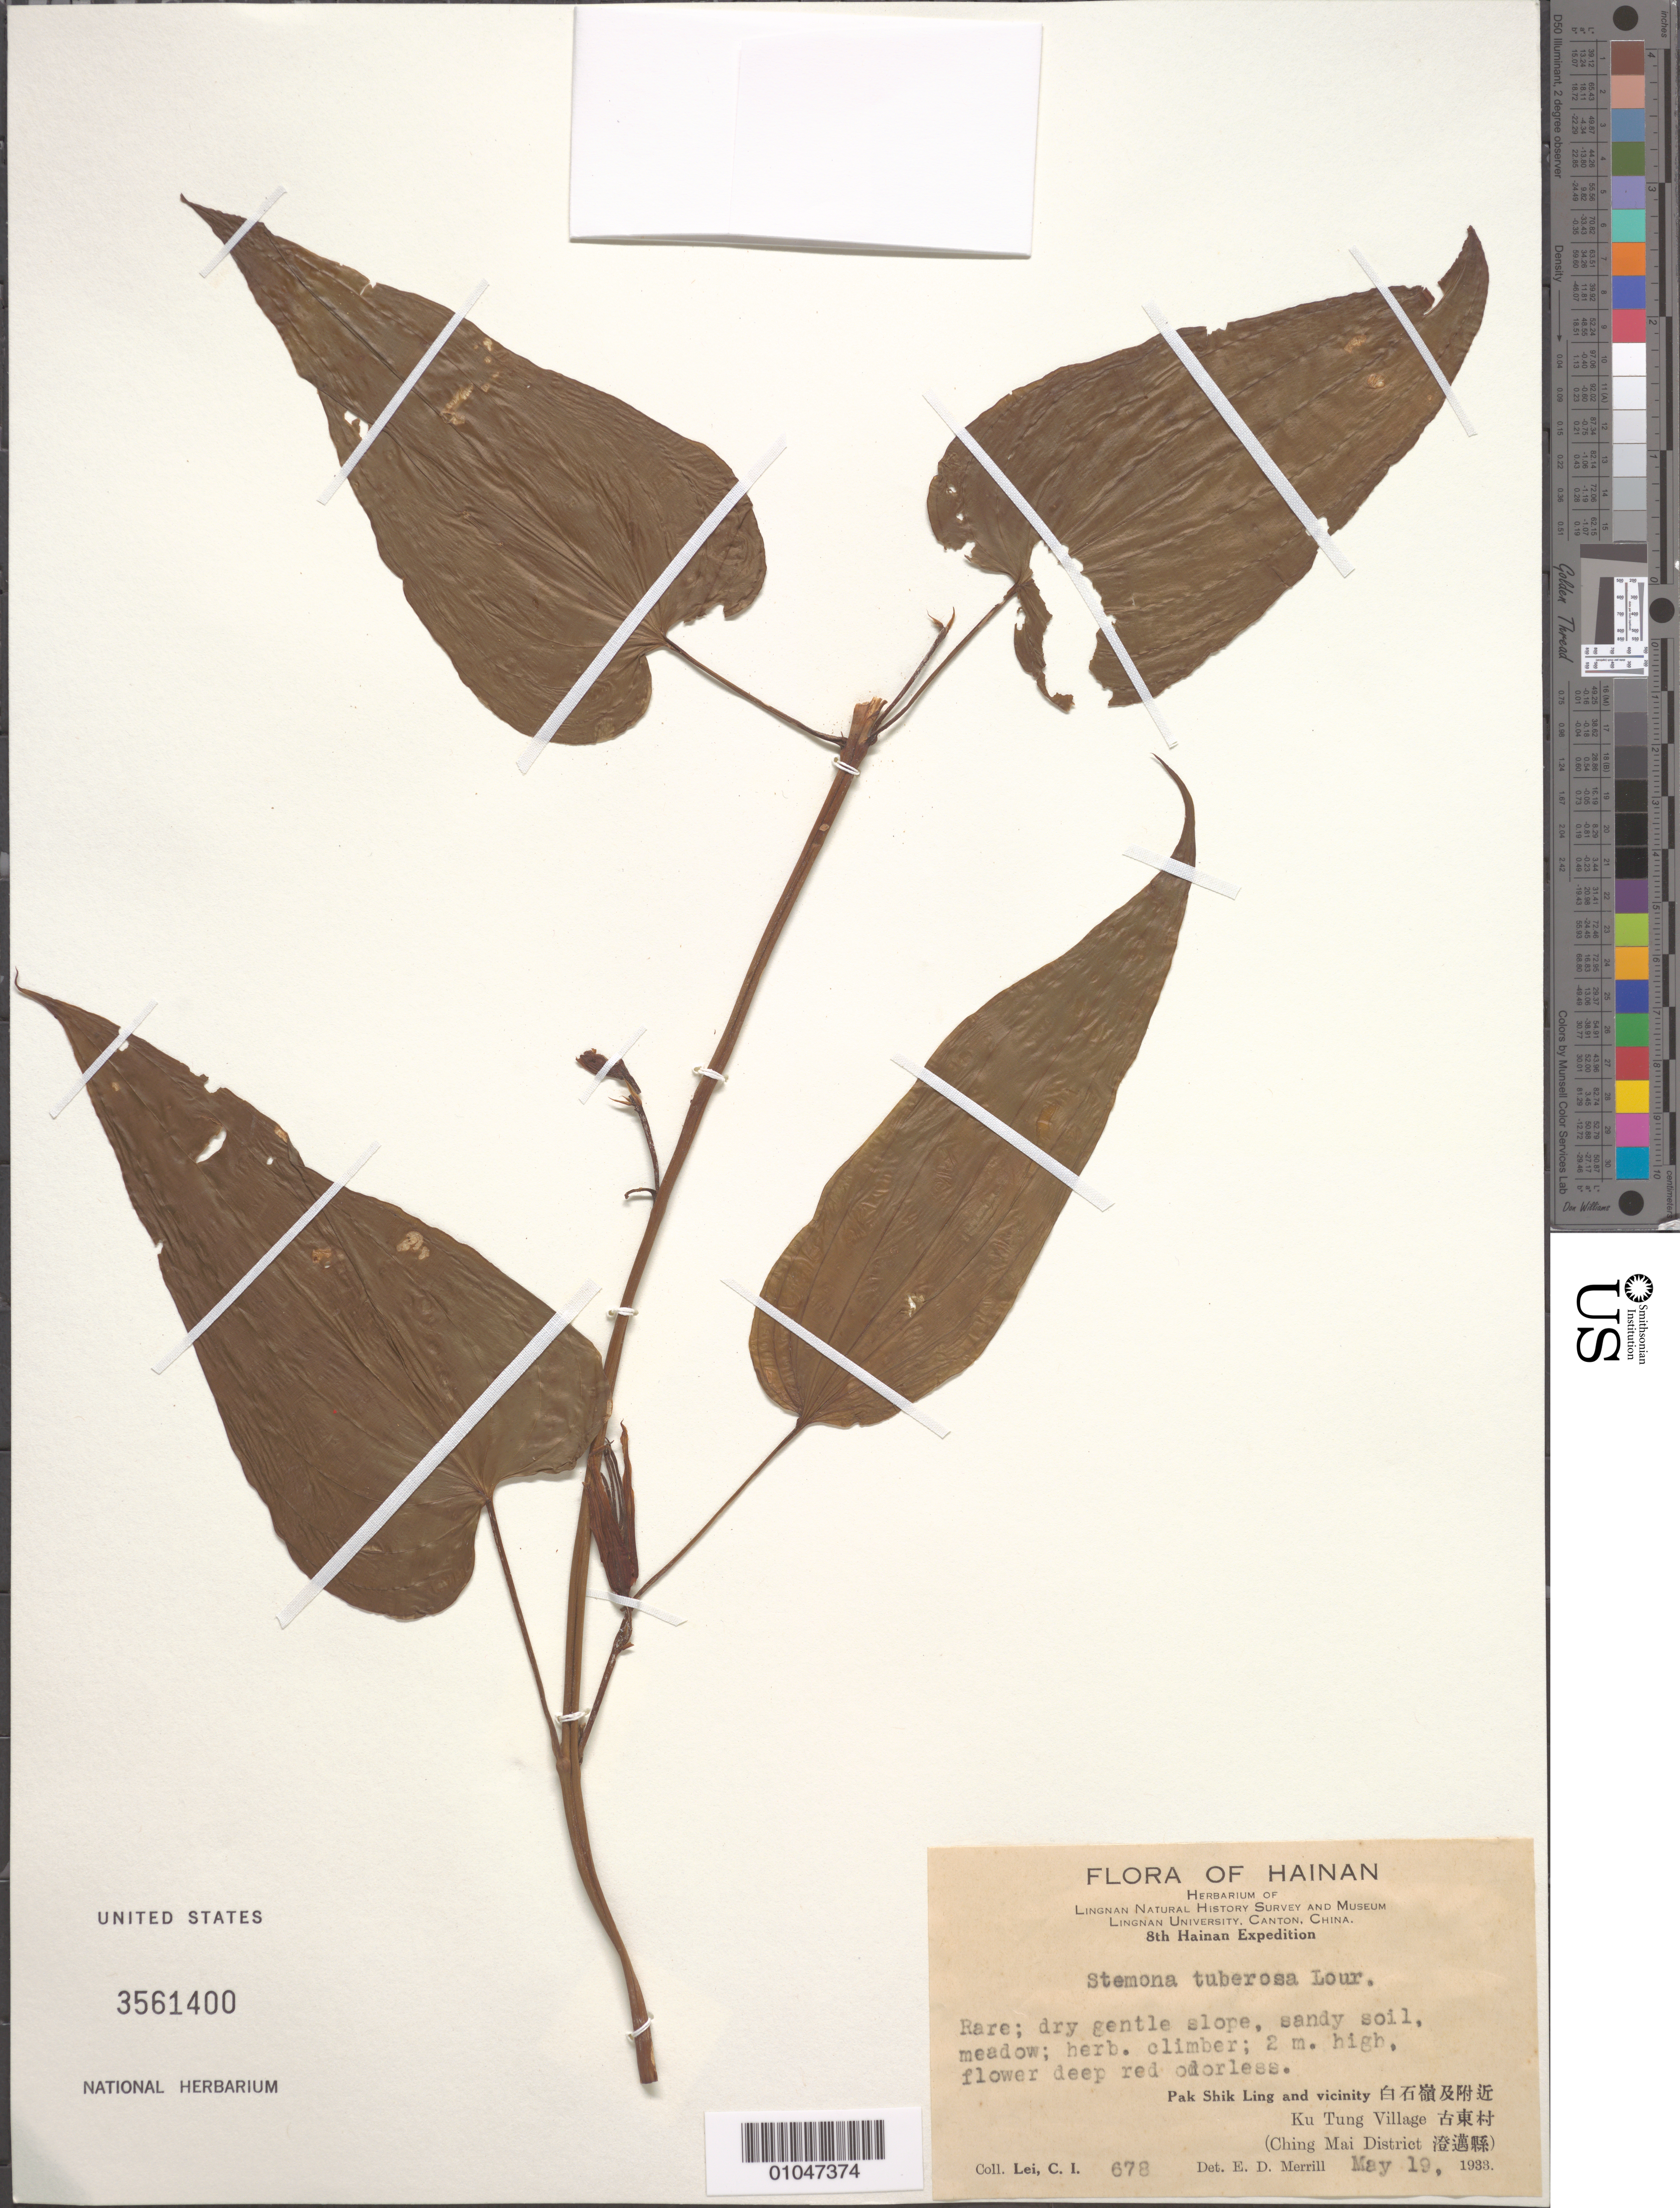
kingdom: Plantae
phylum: Tracheophyta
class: Liliopsida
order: Pandanales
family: Stemonaceae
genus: Stemona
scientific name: Stemona tuberosa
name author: Lour.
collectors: C. I. Lei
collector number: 678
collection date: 1933-05-19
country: China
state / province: Hainan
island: Hainan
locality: Pak Shik Ling and vicinity, Ku Tung Village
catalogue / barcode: US 3561400